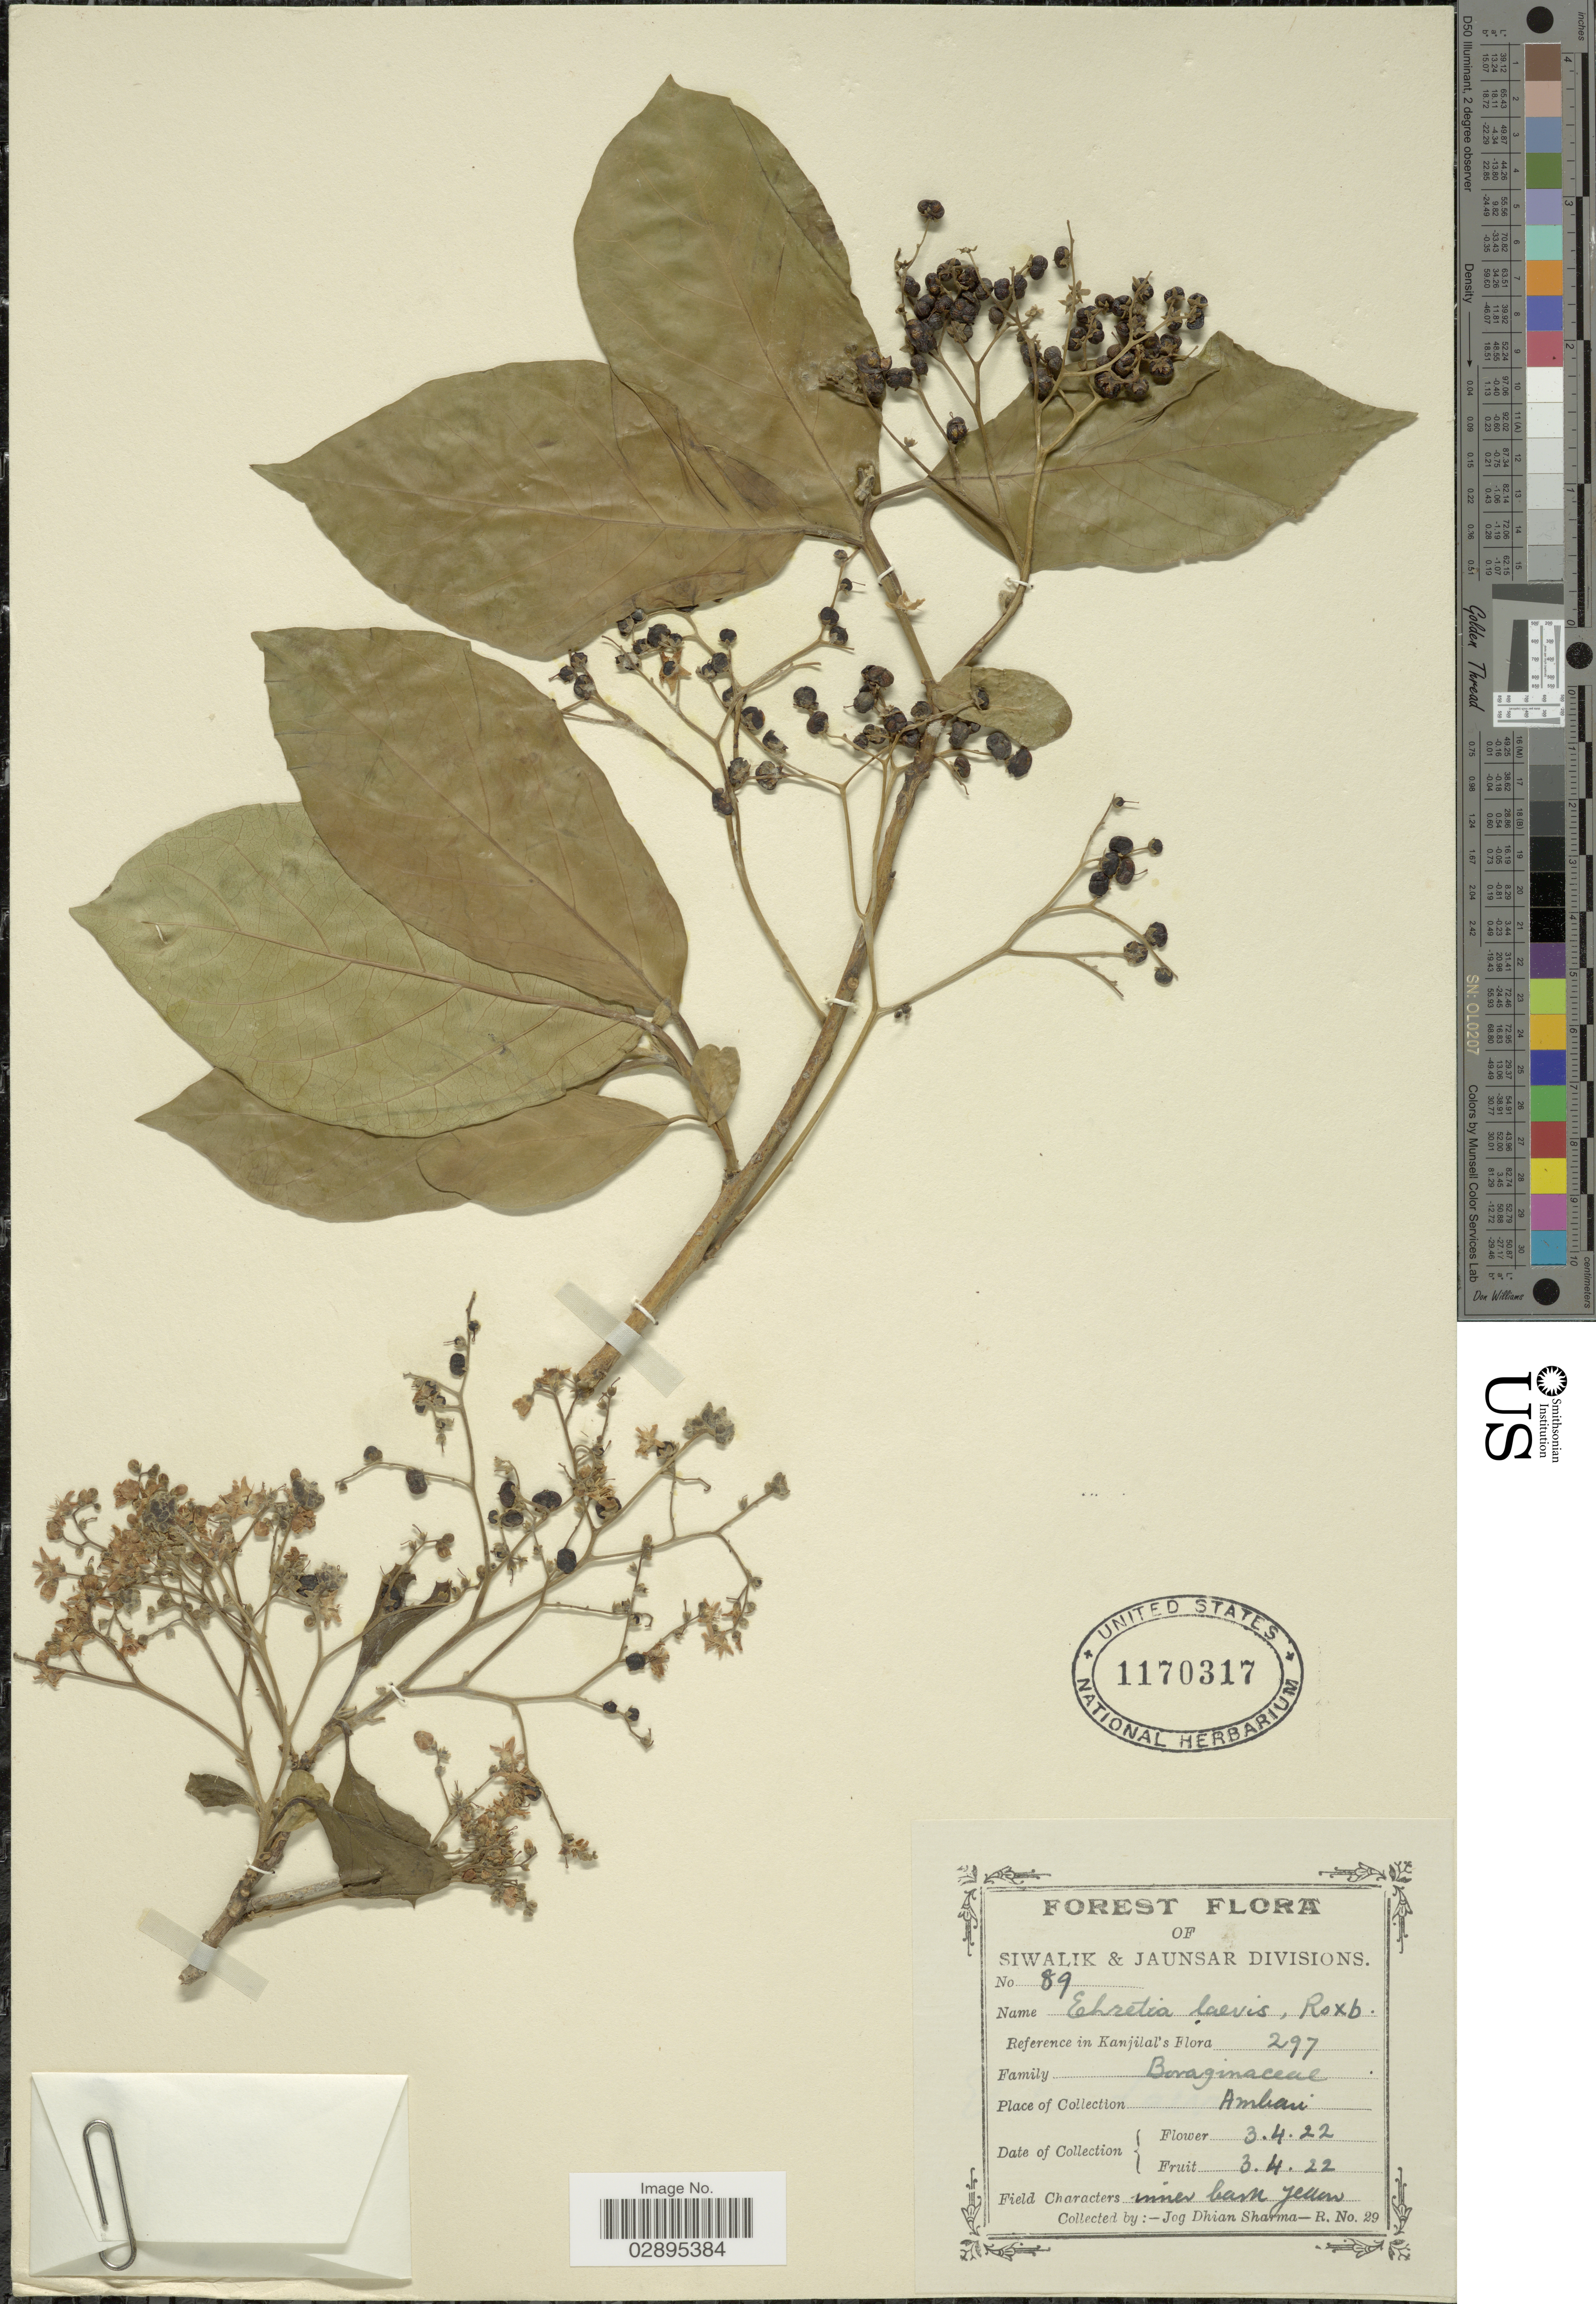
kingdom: Plantae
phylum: Tracheophyta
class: Magnoliopsida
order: Boraginales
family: Ehretiaceae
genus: Ehretia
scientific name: Ehretia laevis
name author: Roxb.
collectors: J. Sharma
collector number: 29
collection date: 1922-04-03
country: India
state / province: Assam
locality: Siwalik & Jaunsar Divisions. Ambari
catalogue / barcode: US 1170317